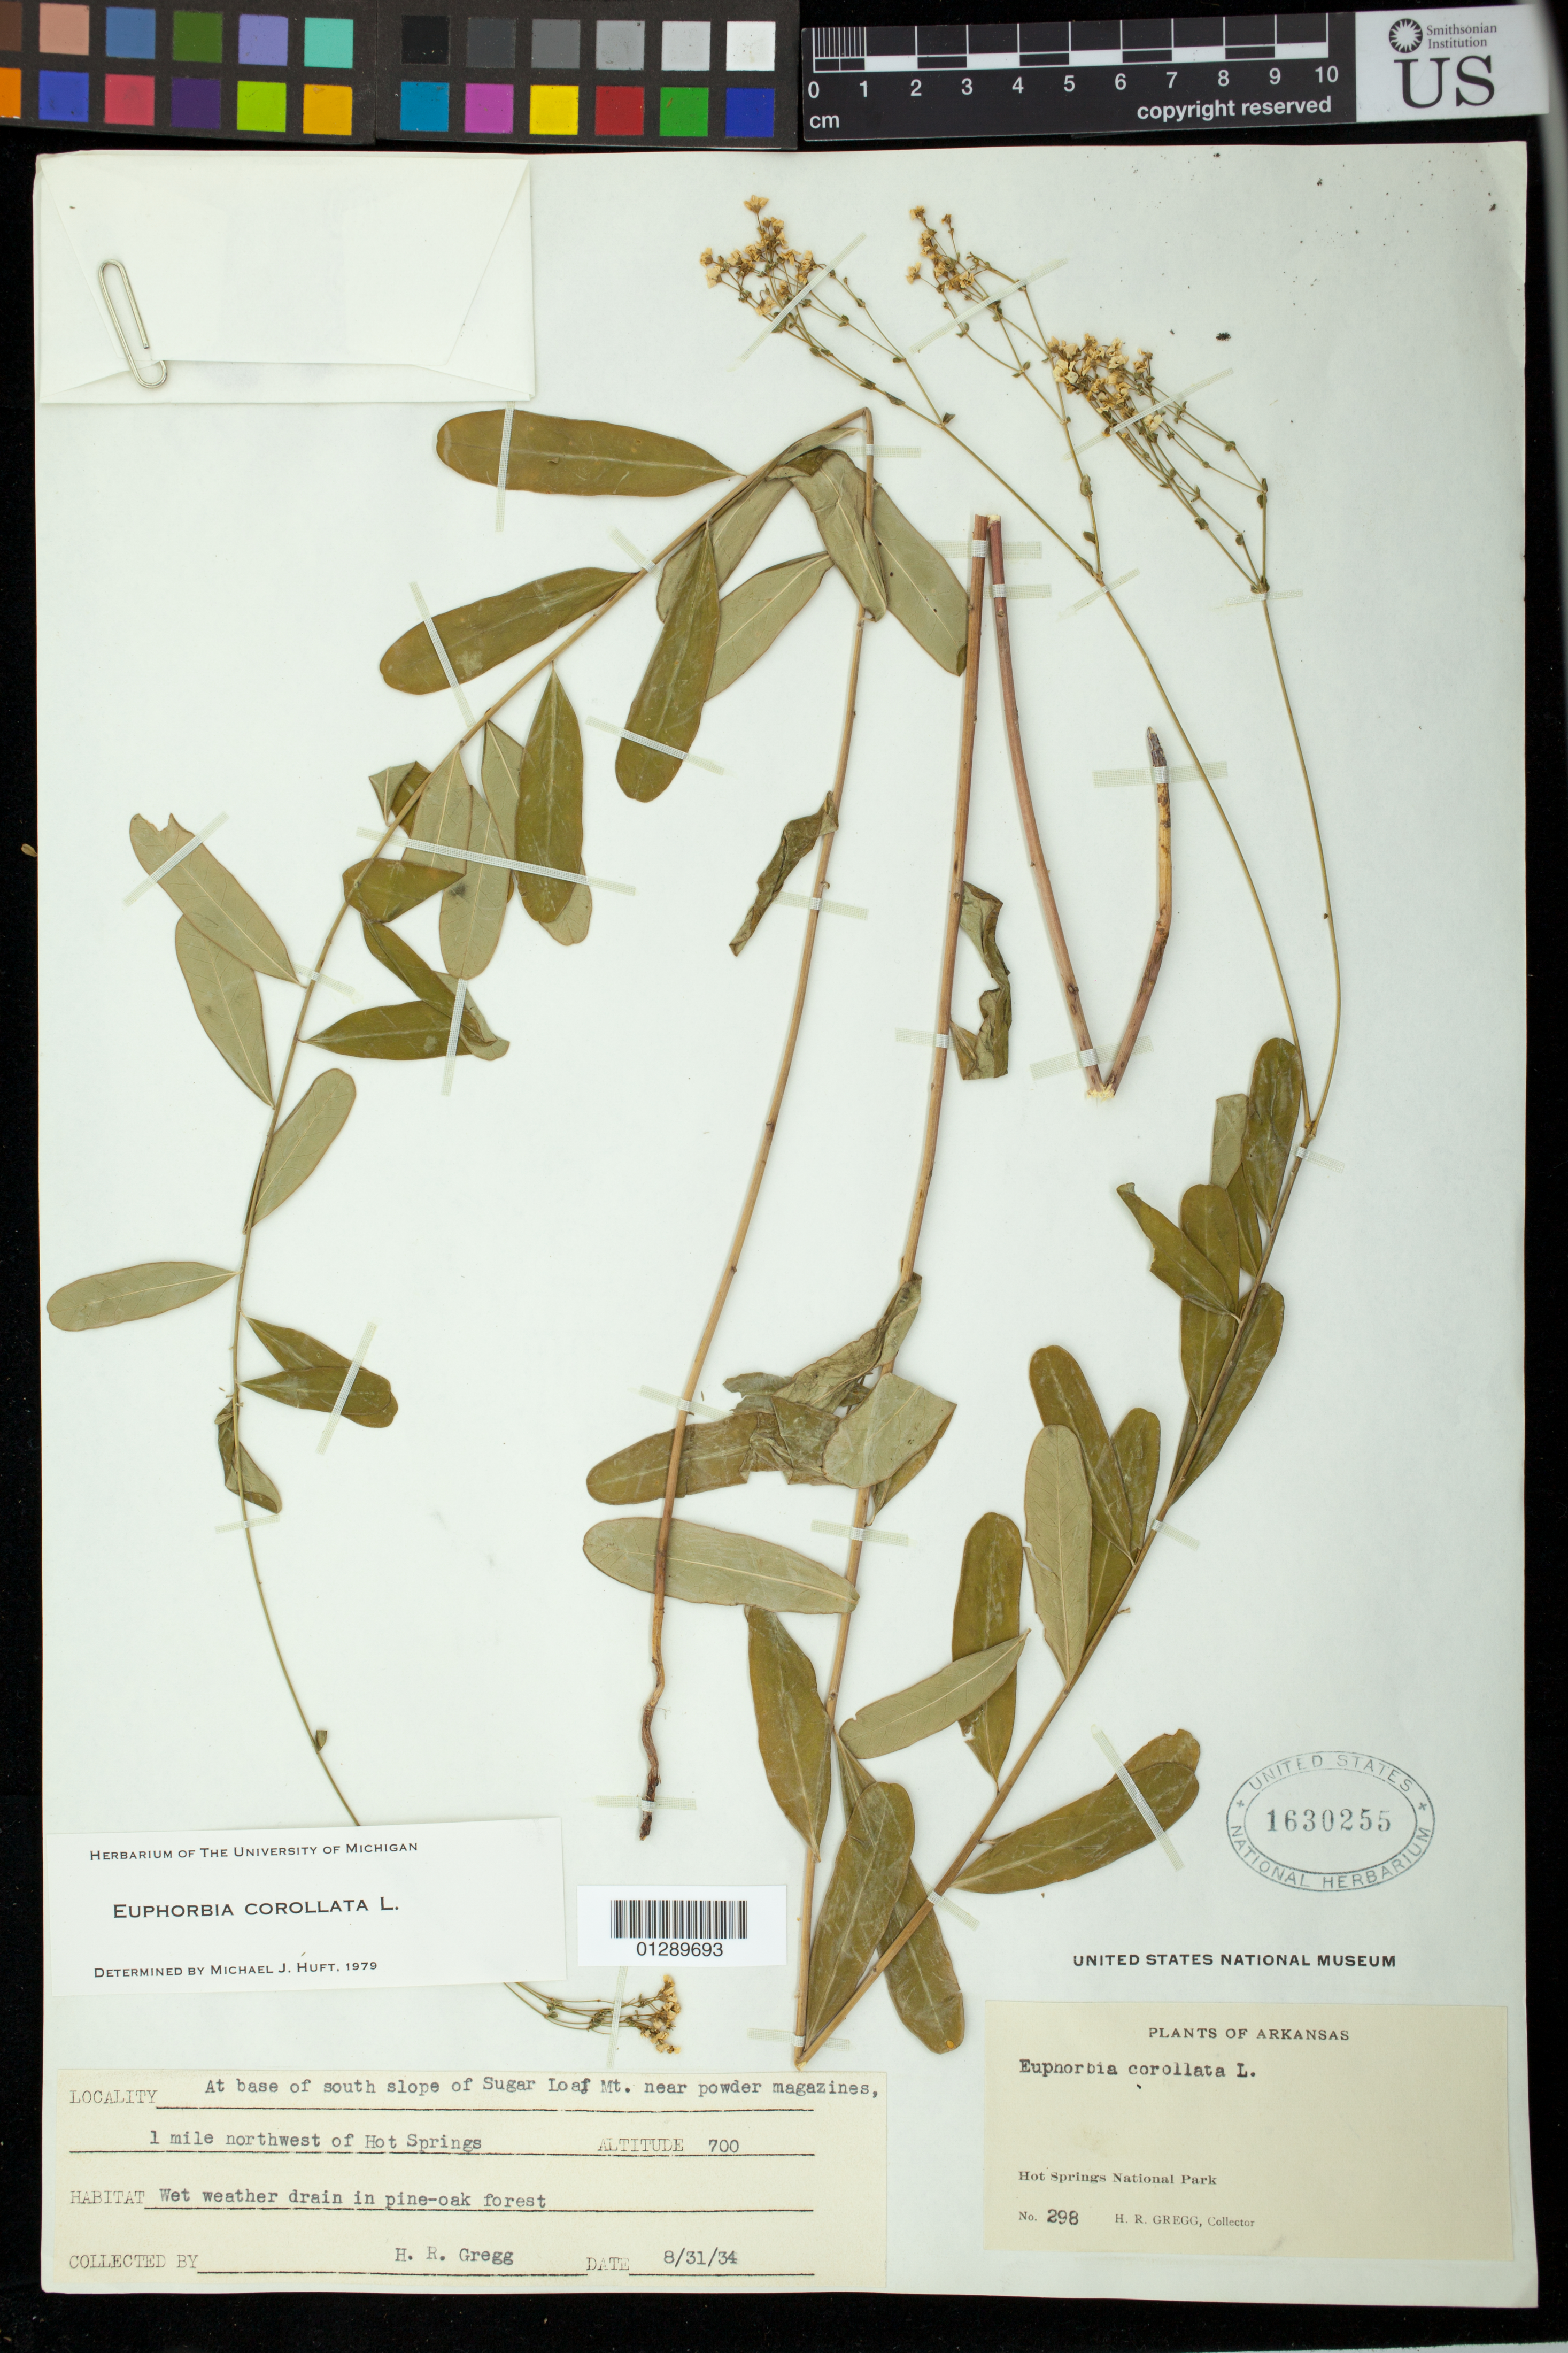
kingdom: Plantae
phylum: Tracheophyta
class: Magnoliopsida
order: Malpighiales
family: Euphorbiaceae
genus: Euphorbia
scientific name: Euphorbia corollata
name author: L.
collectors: H. Gregg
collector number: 298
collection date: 1934-08-31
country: United States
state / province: Arkansas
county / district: Garland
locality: At base of south slope of Sugar Loaf Mt. near powder magazines, 1 mile northwest of Hot Springs.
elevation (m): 213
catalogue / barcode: US 1630255